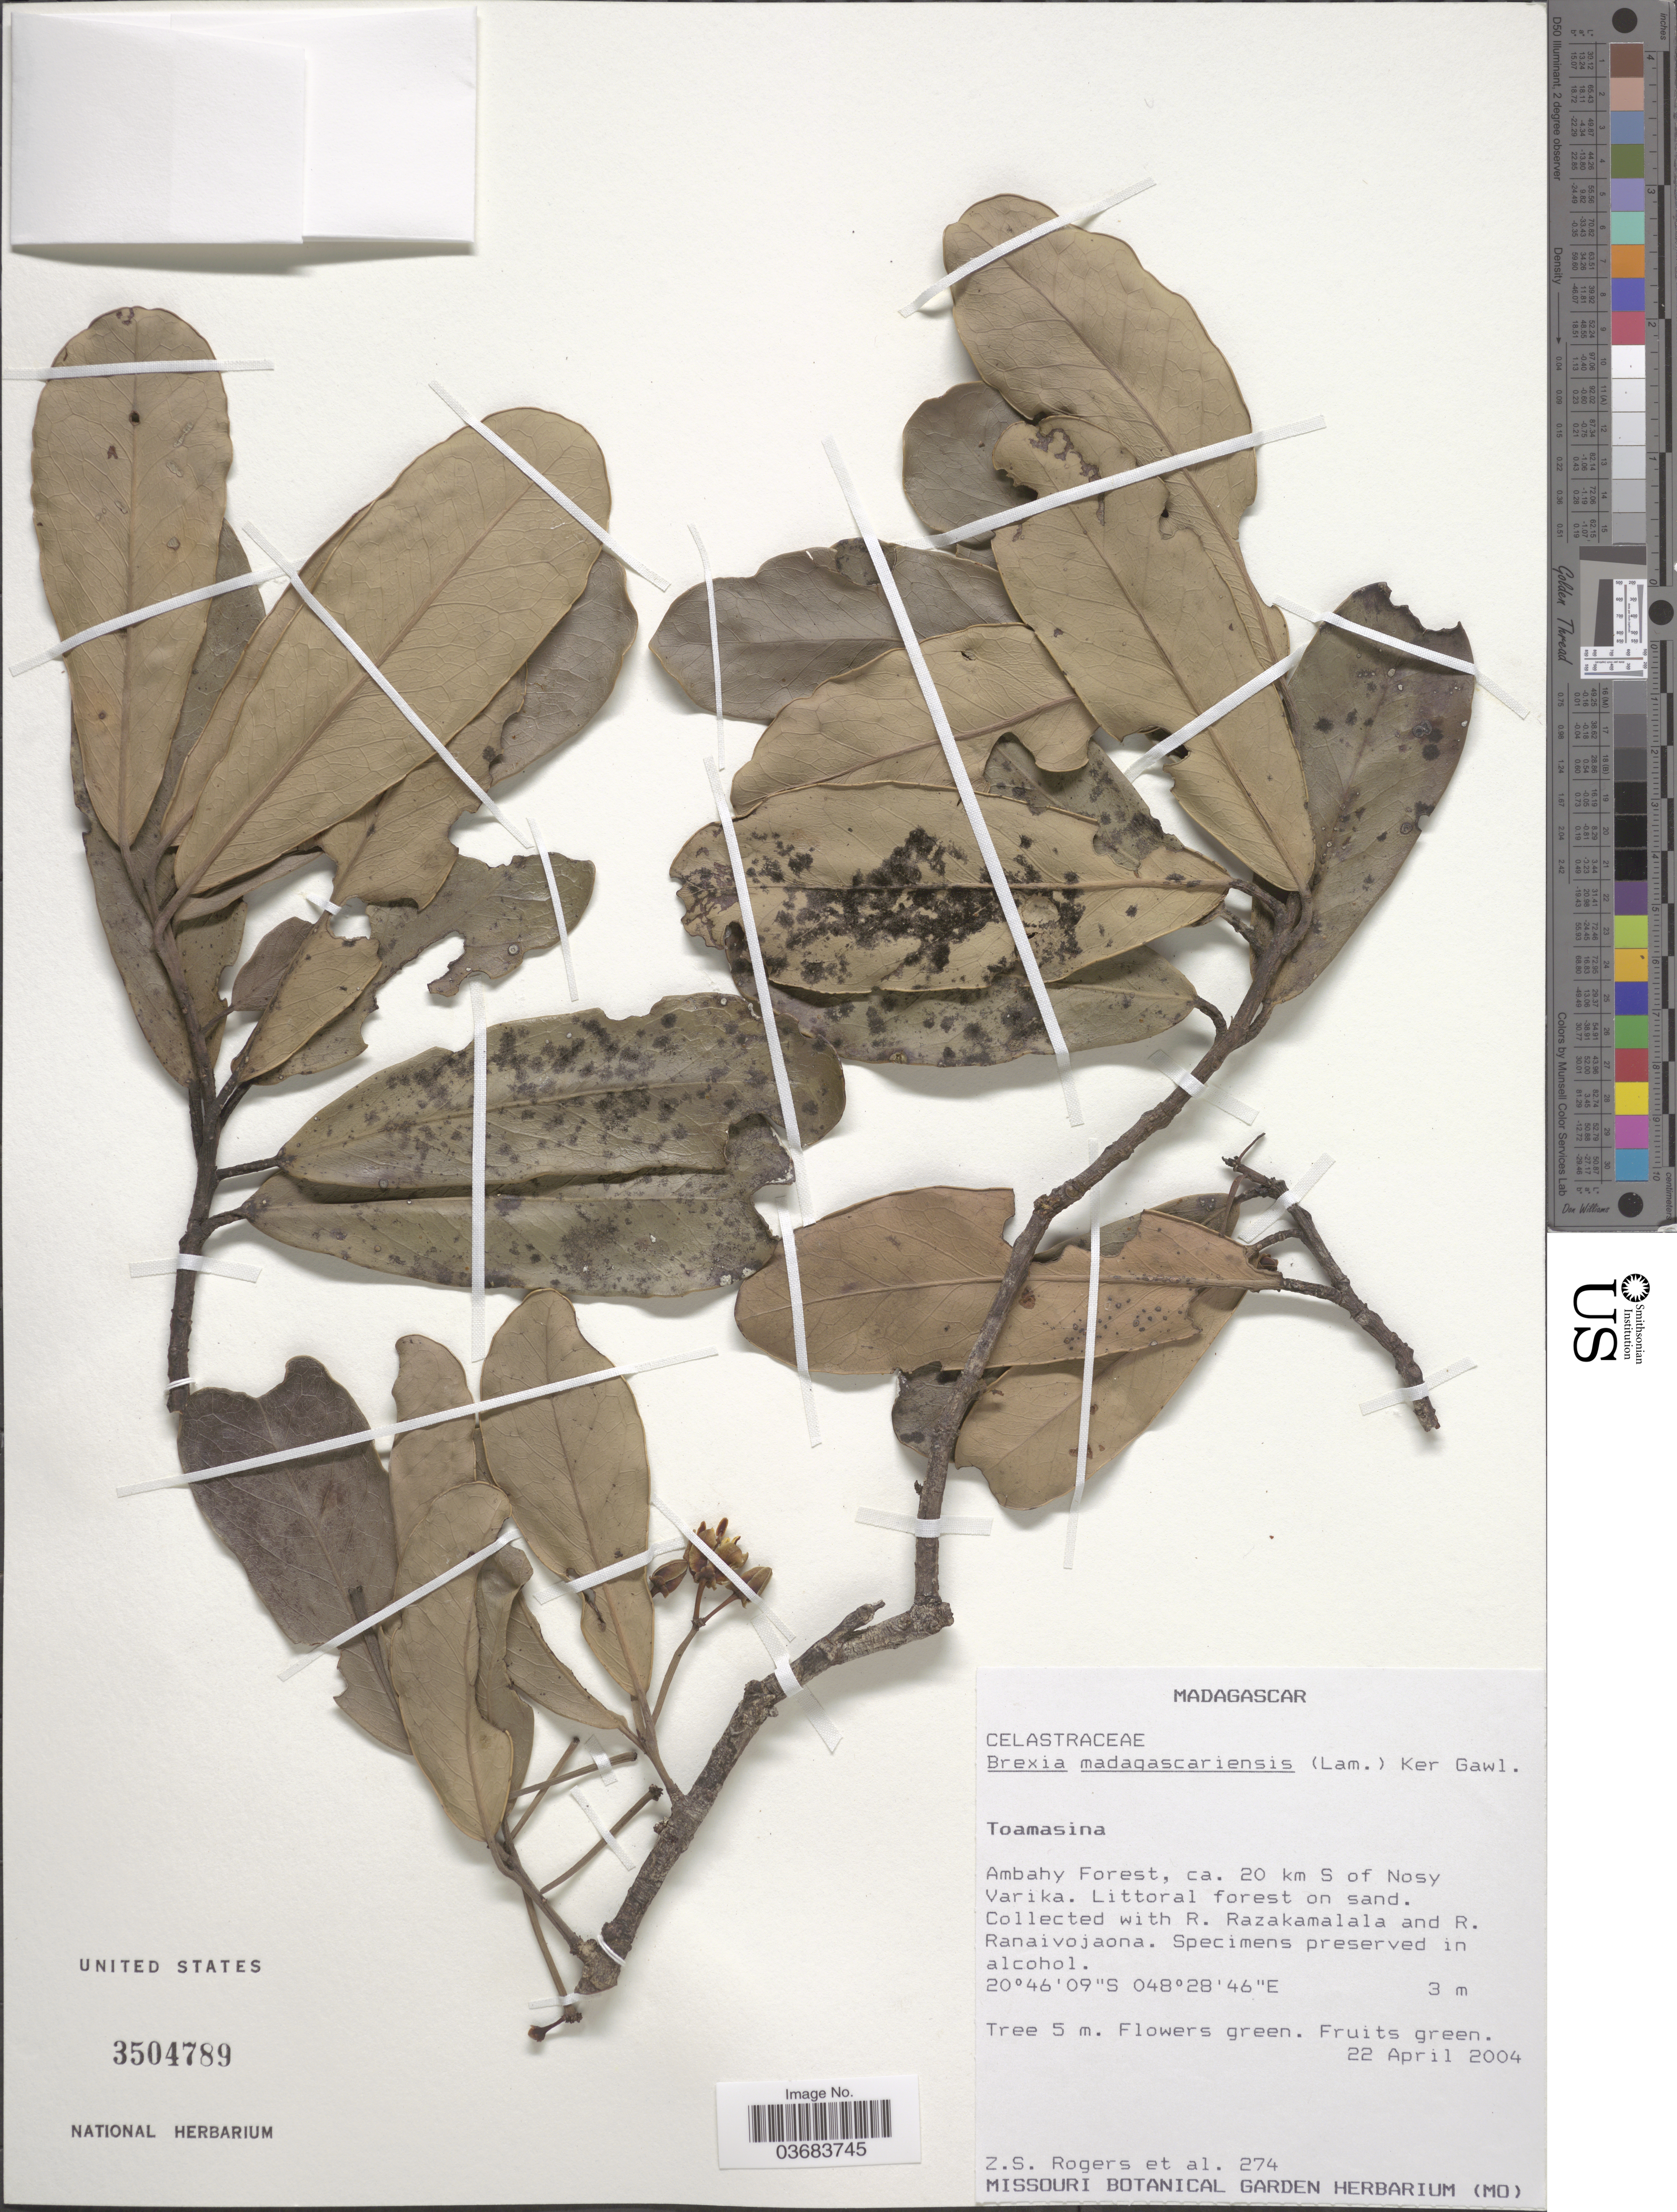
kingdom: Plantae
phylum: Tracheophyta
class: Magnoliopsida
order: Celastrales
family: Celastraceae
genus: Brexia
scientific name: Brexia madagascariensis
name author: (Lam.) Ker Gawl.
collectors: Z. S. Rogers & et al.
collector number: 274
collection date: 2004-04-22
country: Madagascar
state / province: Vatovavy Fitovinany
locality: Ambahy Forest, ca. 20 km S of Nosy Varika.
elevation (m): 3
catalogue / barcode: US 3504789